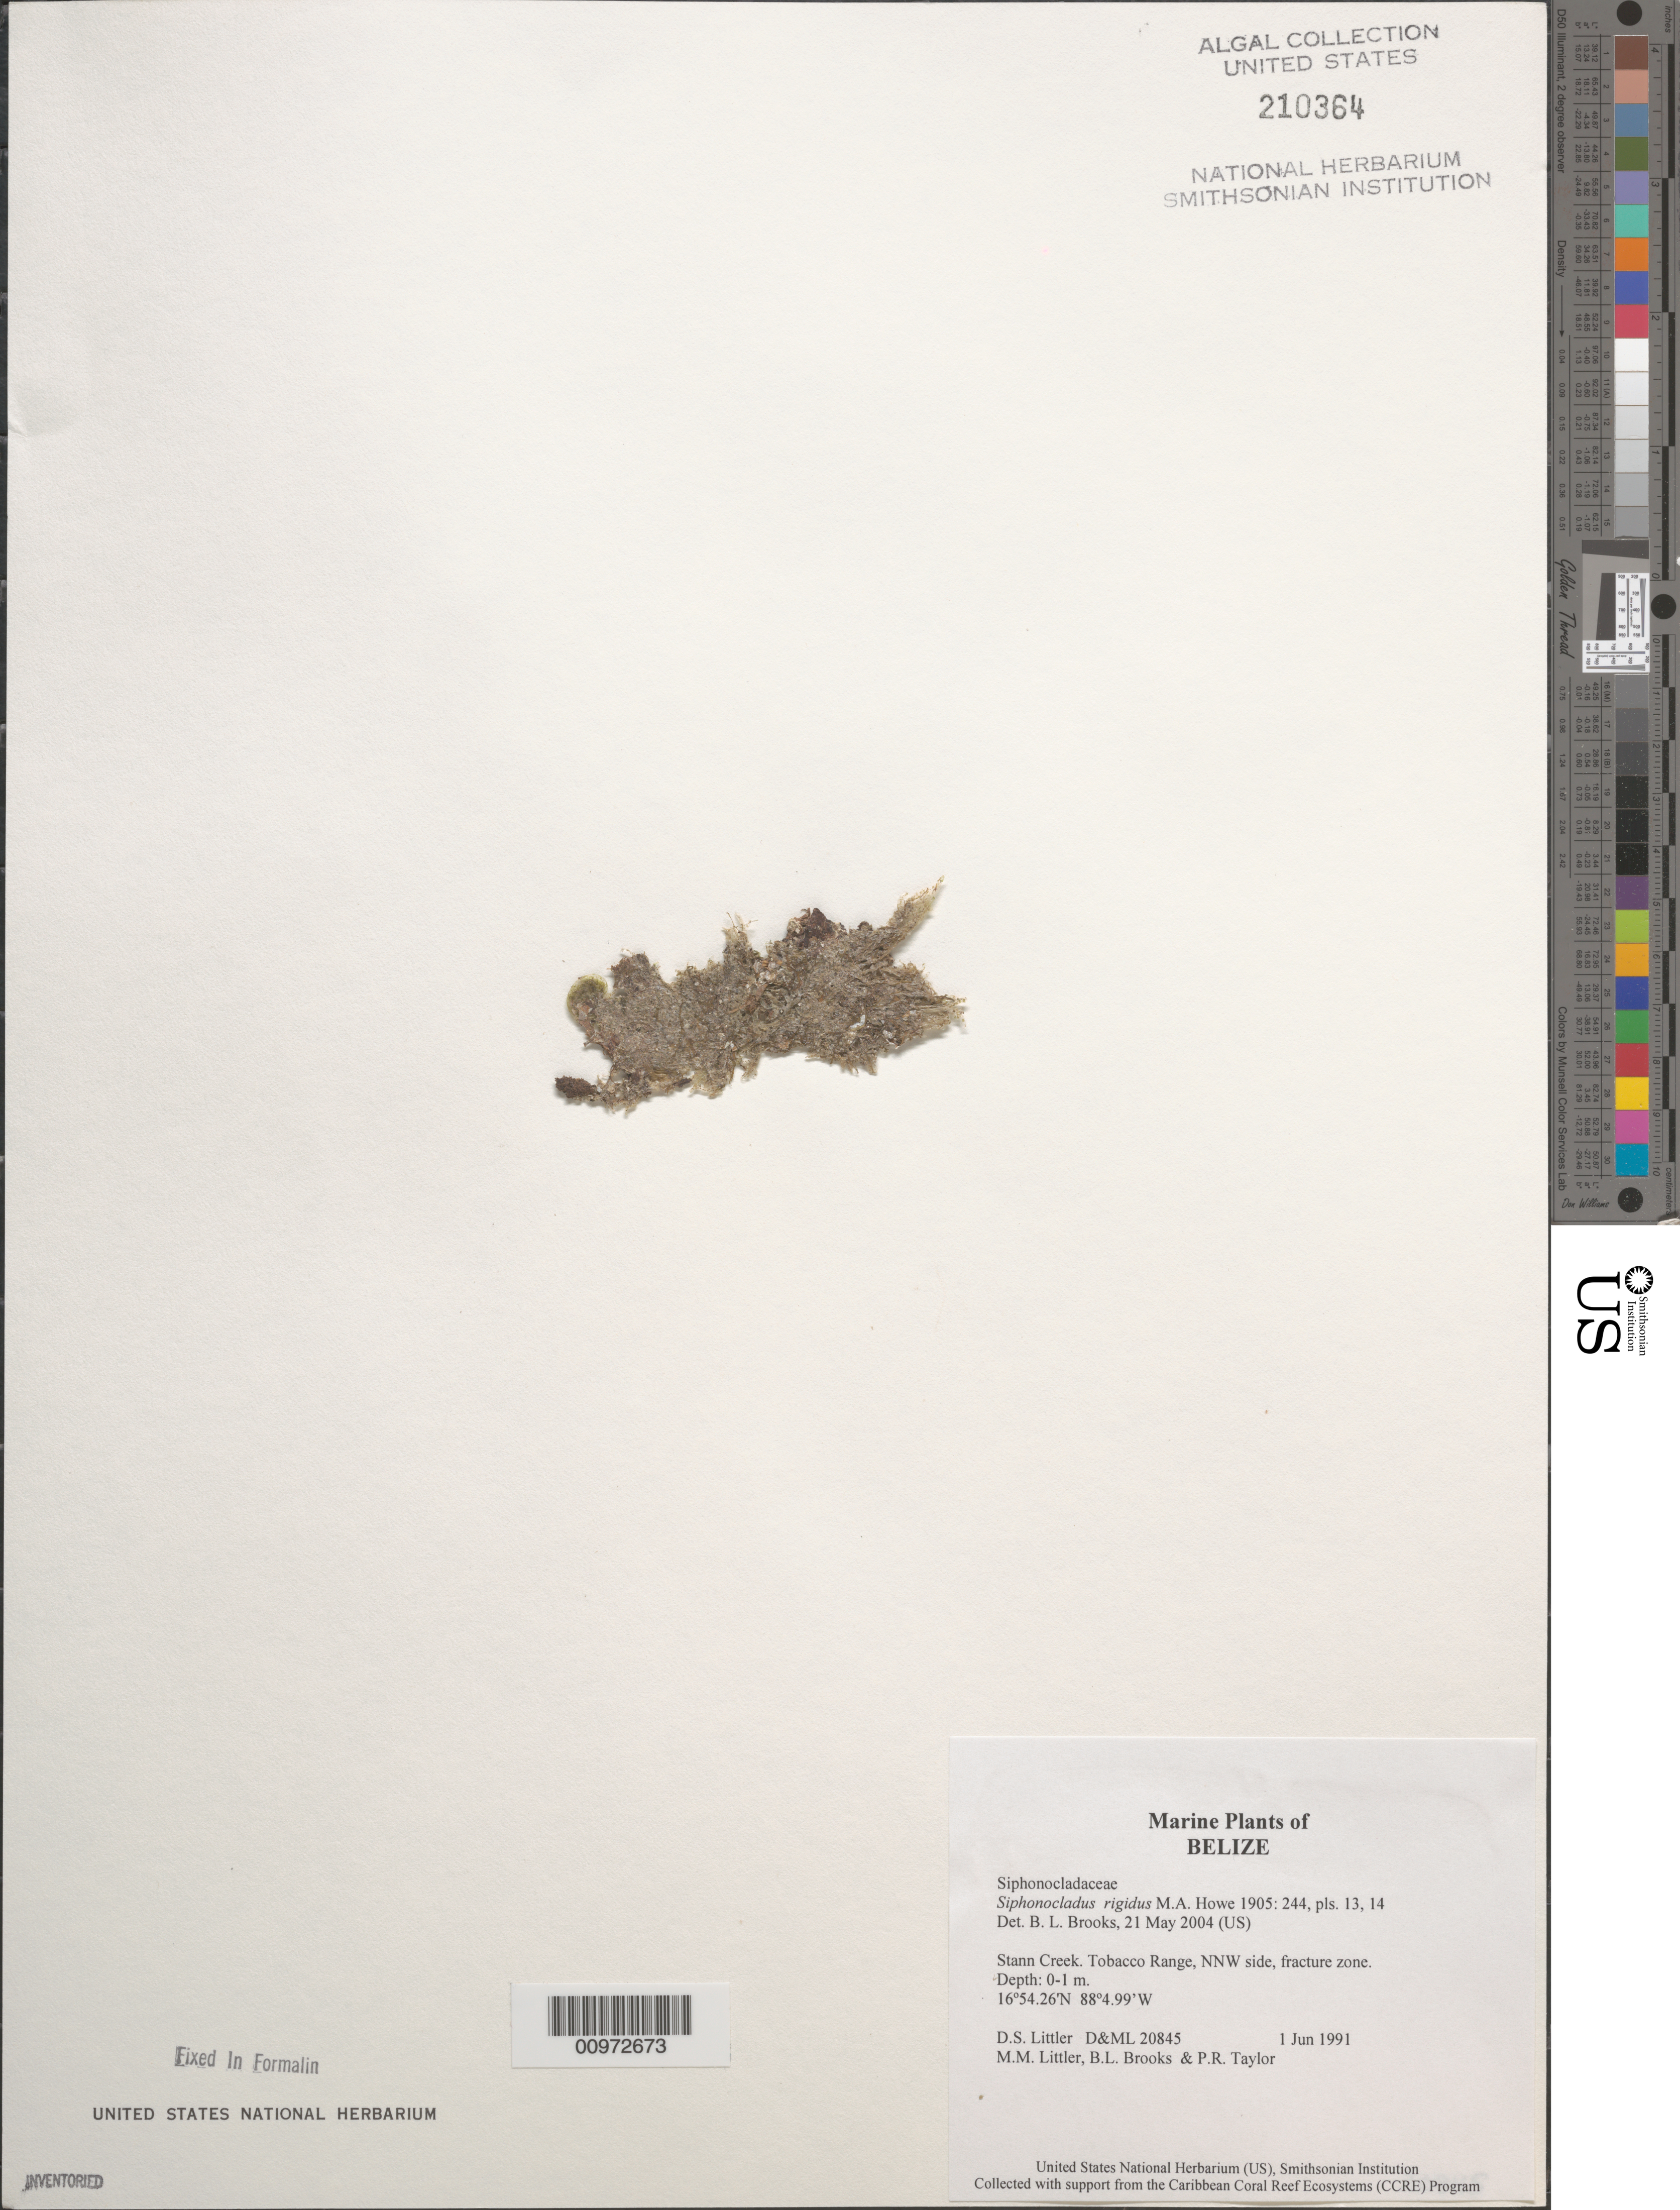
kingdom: Plantae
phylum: Chlorophyta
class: Ulvophyceae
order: Siphonocladales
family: Siphonocladaceae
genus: Siphonocladus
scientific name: Siphonocladus rigidus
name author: M. Howe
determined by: Brooks, B. L., (BOT), Smithsonian Institution - National Museum of Natural History (UNITED STATES)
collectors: D. S. Littler, M. M. Littler, B. Brooks & P. R. Taylor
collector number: D&ML 20845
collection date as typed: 01 Jun 1991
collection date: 1991-06-01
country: Belize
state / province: Stann Creek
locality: Tobacco Range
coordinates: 16 54.26'N, 88 4.99'W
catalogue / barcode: US 210364